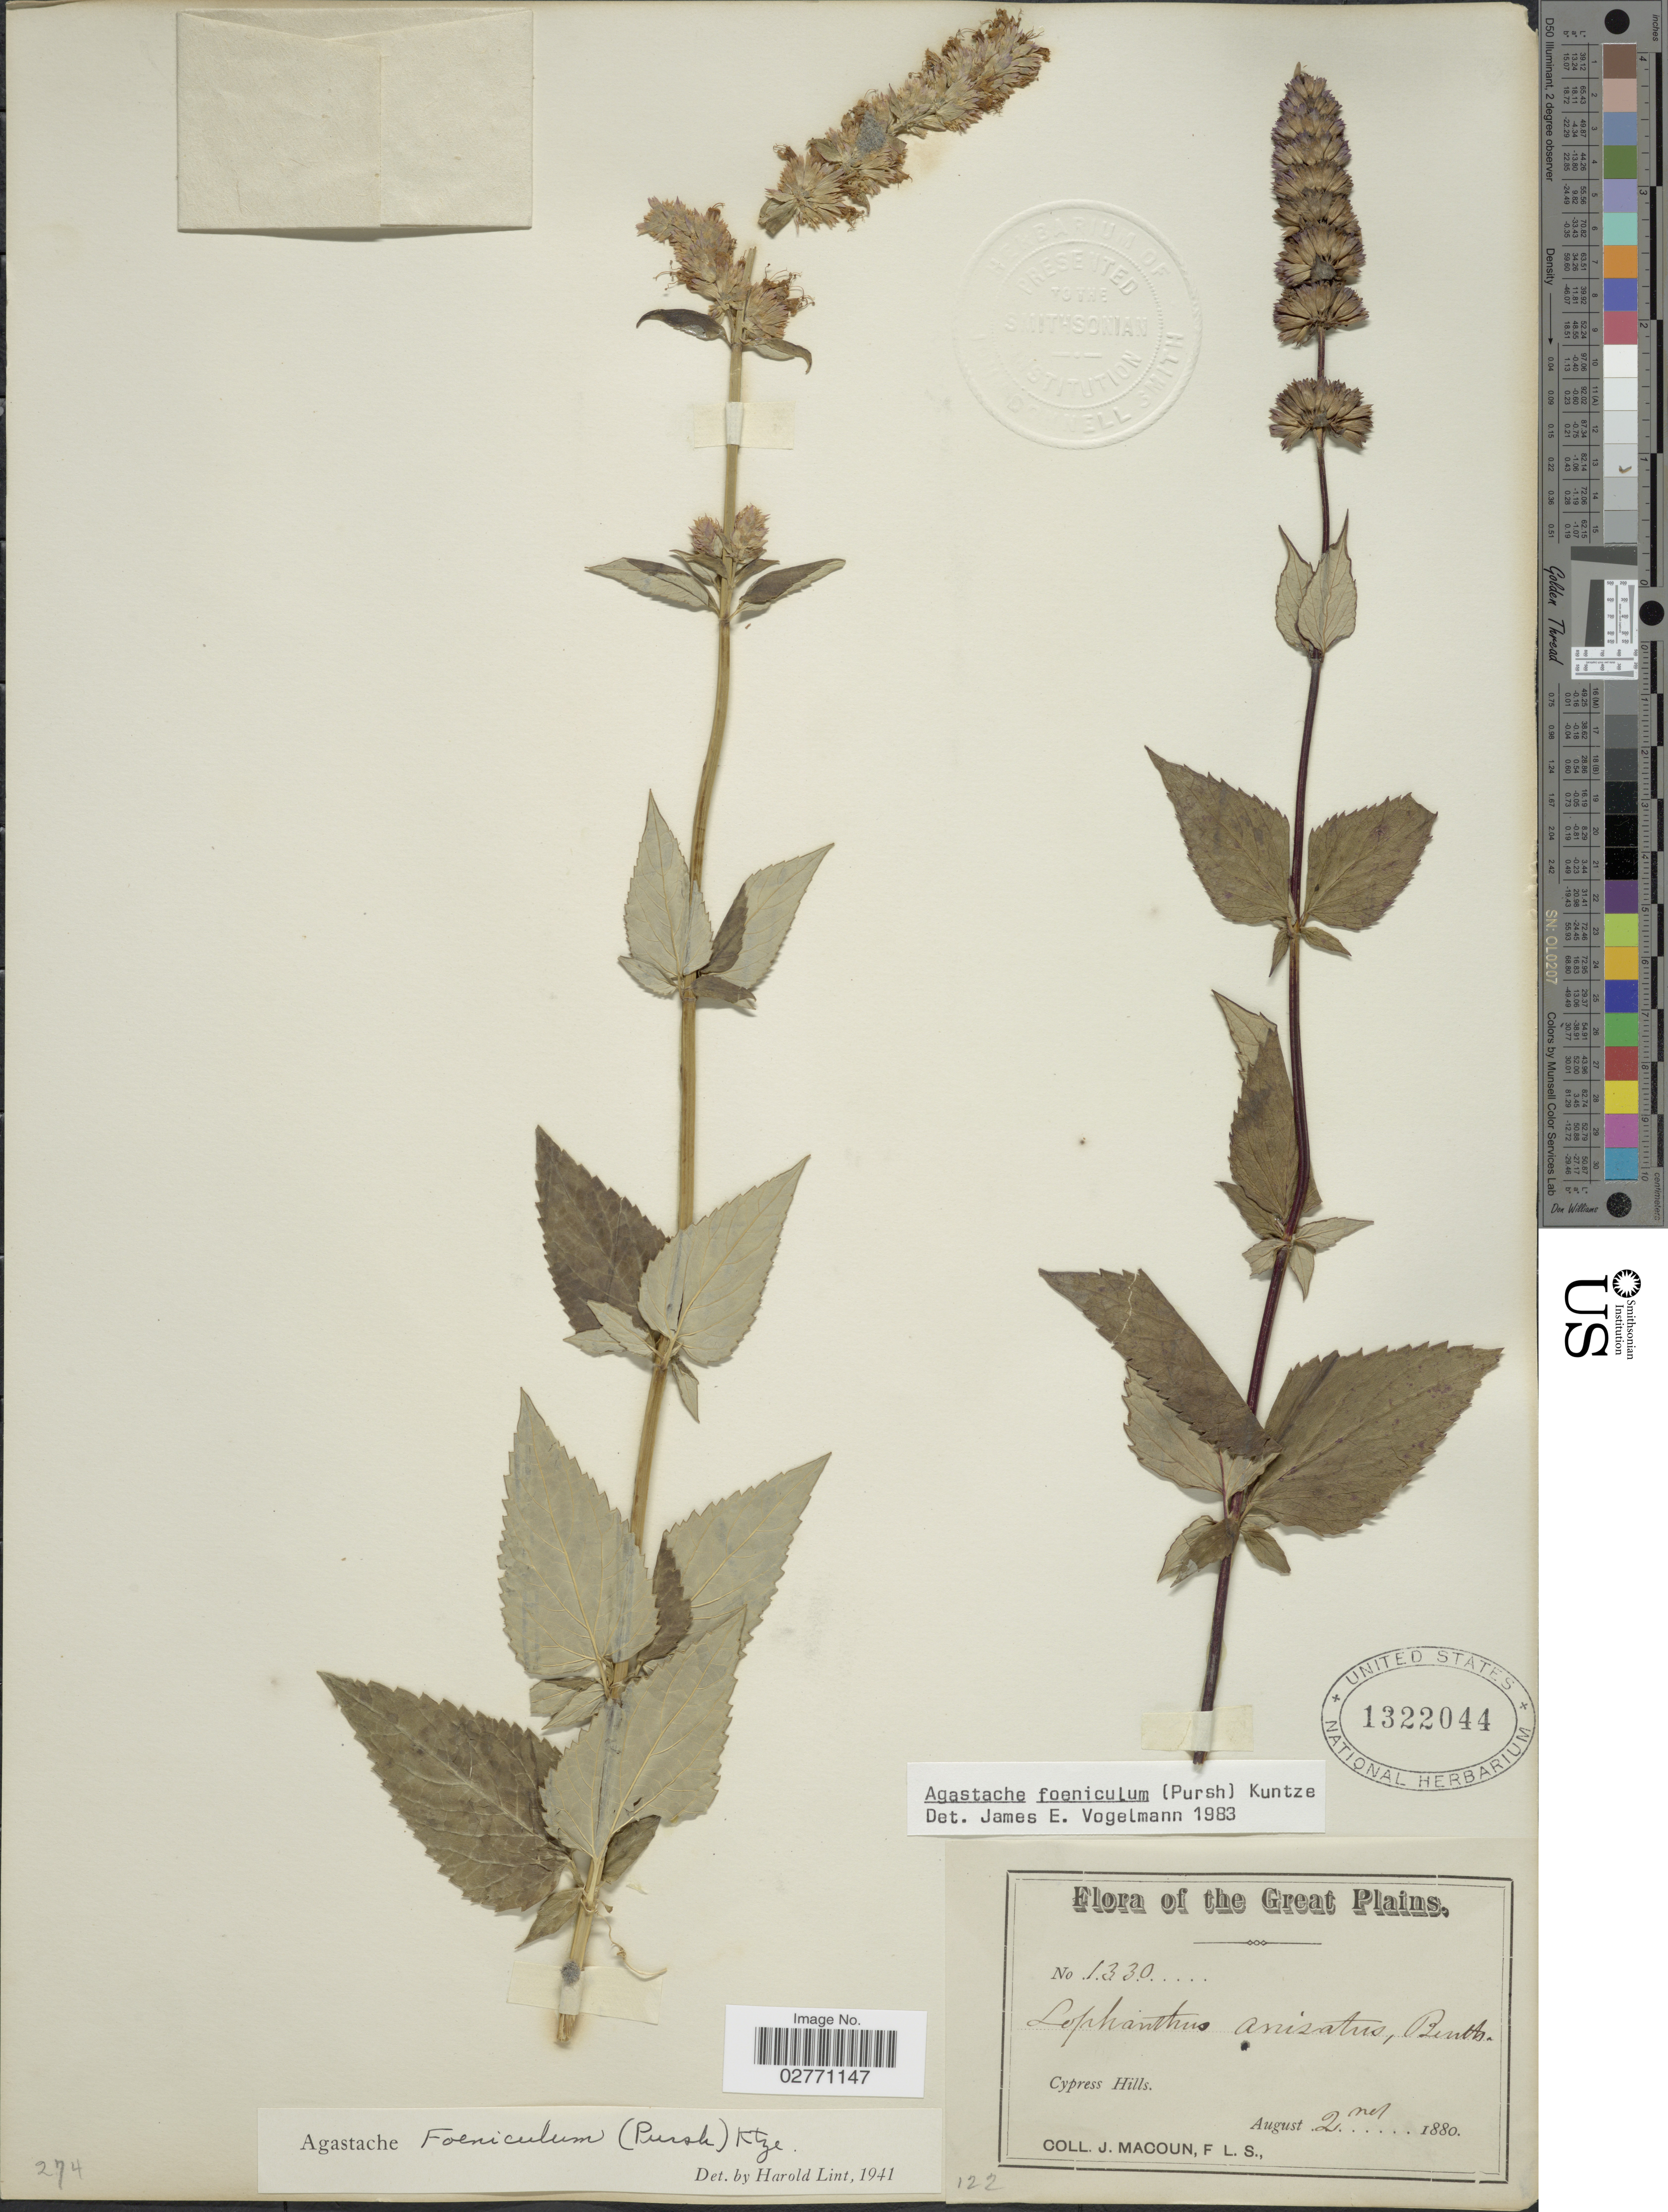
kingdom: Plantae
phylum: Tracheophyta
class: Magnoliopsida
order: Lamiales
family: Lamiaceae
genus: Agastache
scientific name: Agastache foeniculum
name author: (Pursh) Kuntze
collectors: J. Macoun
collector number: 1330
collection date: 1880-08-02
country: Canada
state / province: Northwest Territories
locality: Great Plains. Cypress Hills.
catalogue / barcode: US 1322044